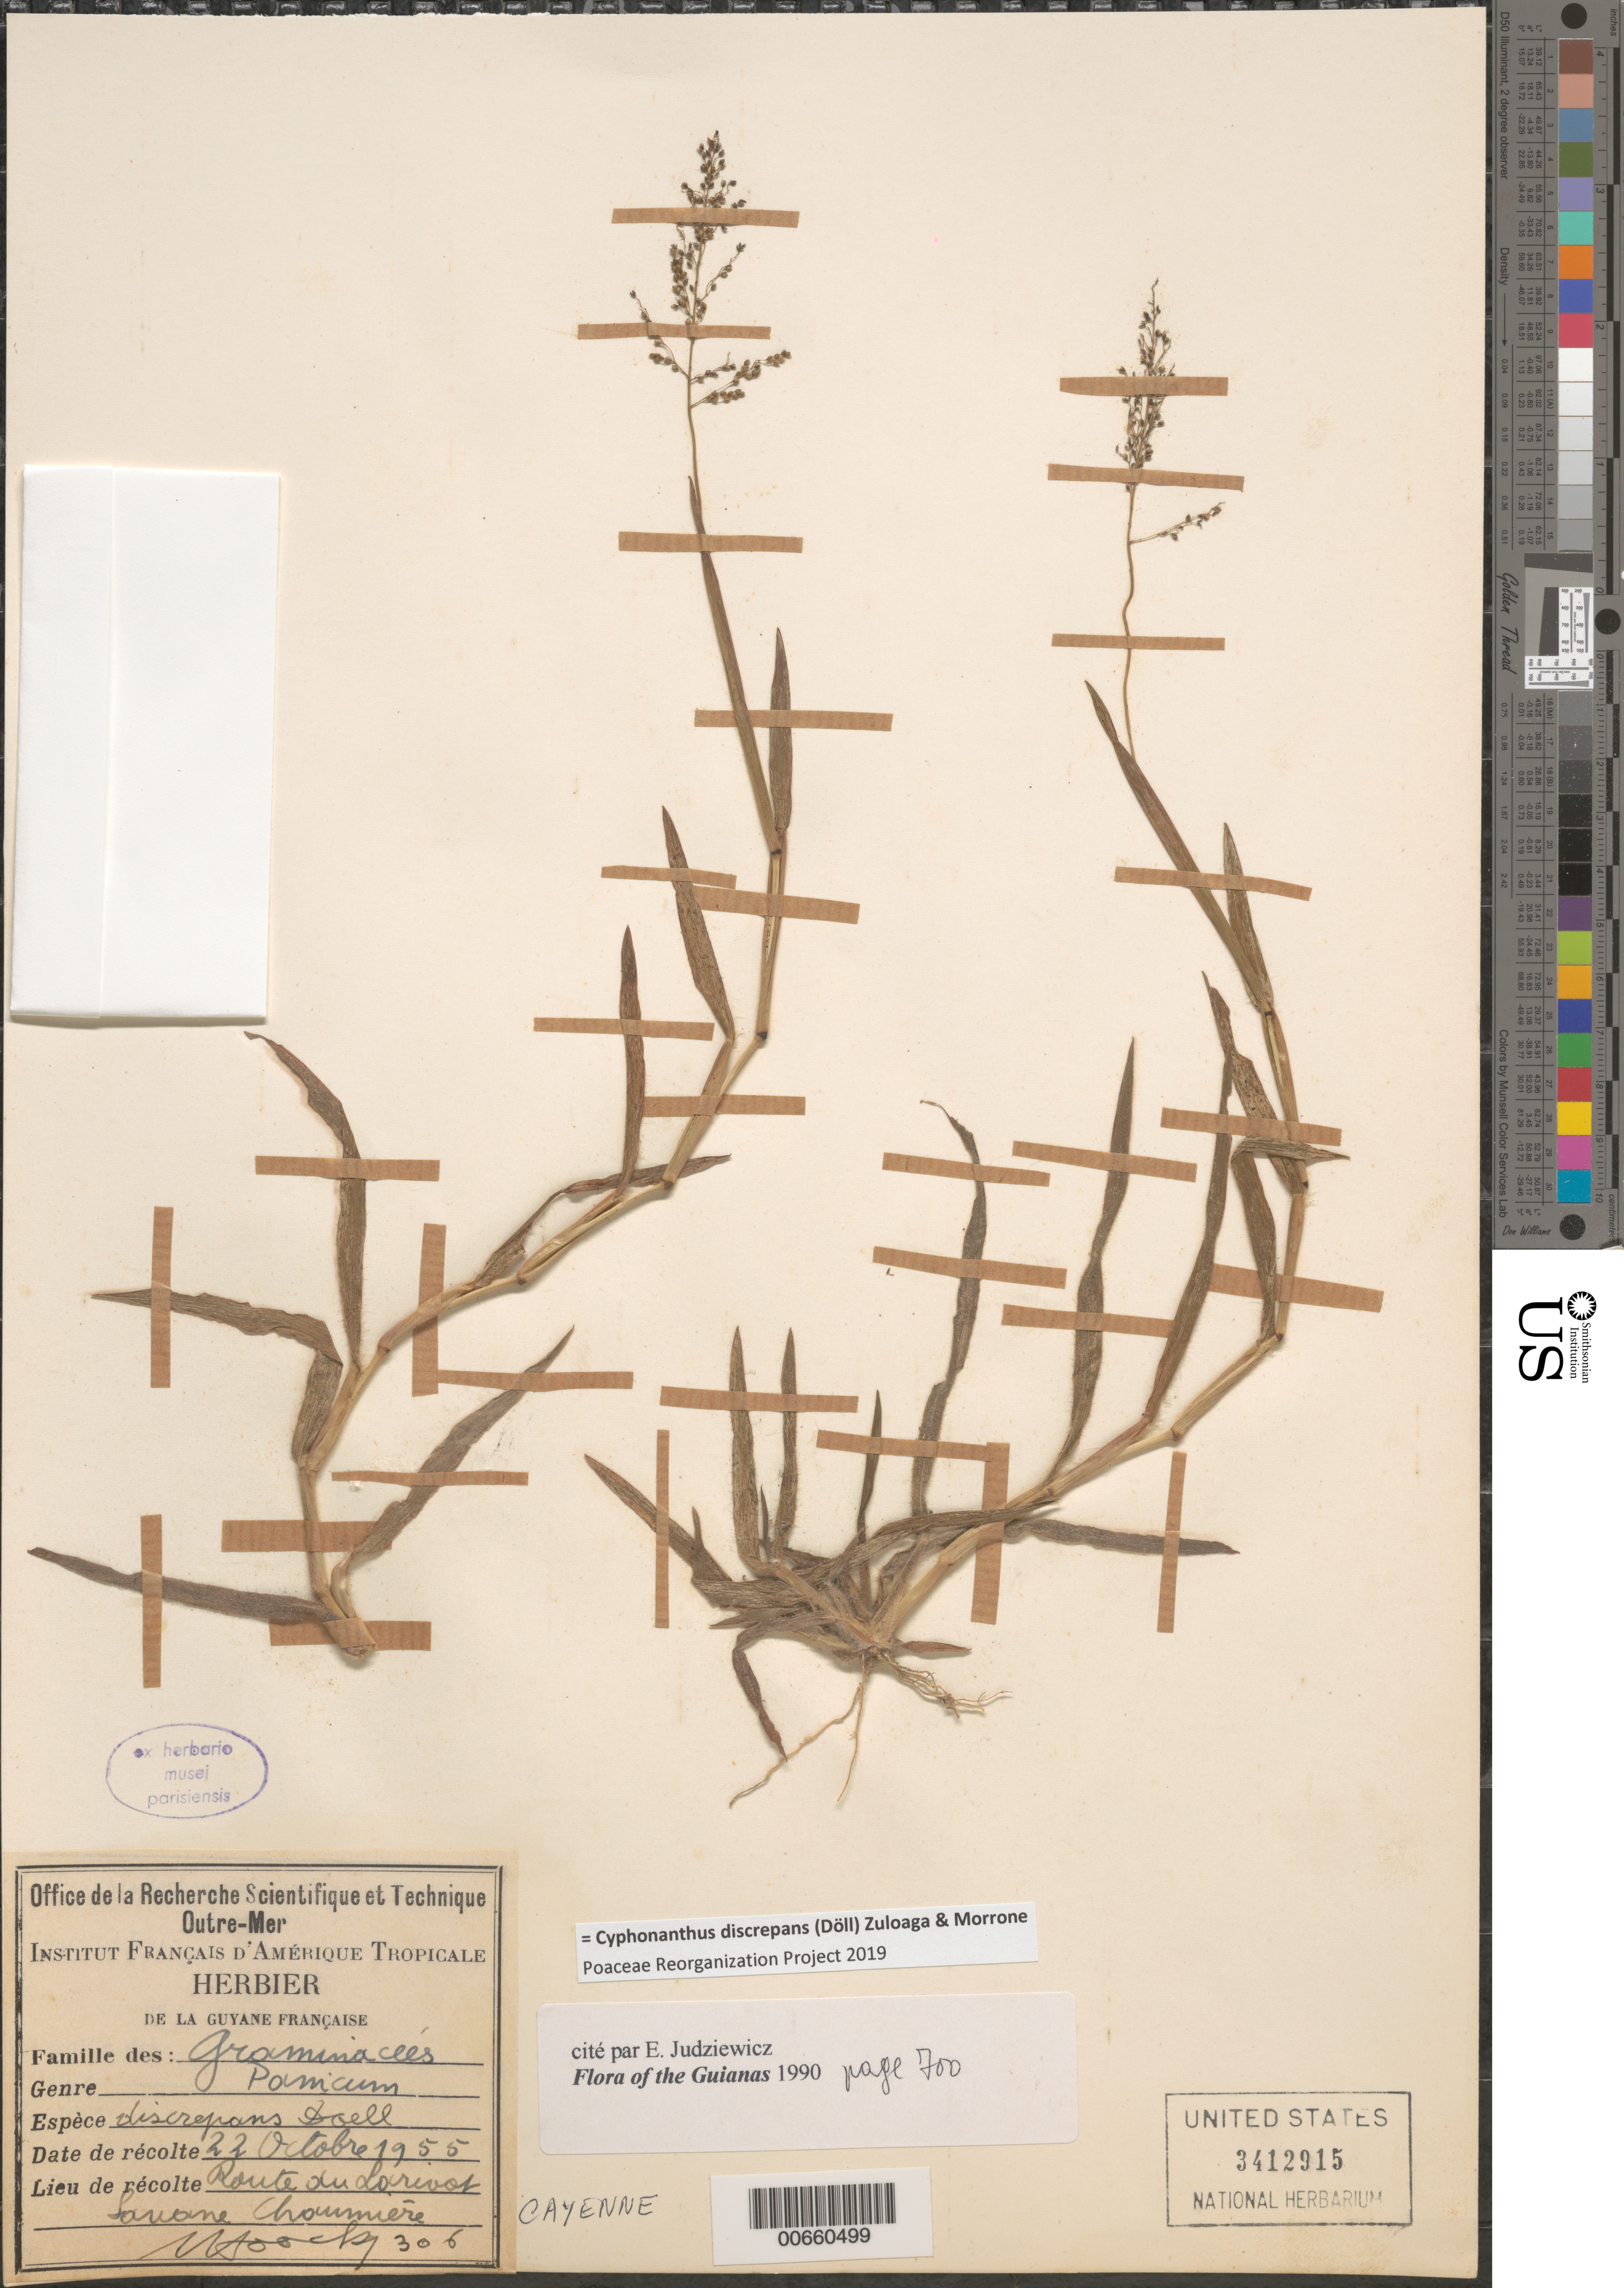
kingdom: Plantae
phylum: Tracheophyta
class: Liliopsida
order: Poales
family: Poaceae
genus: Panicum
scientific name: Panicum discrepans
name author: Döll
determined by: Judziewicz, E. J.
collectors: J. Hoock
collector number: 306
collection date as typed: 22-Oct-55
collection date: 1955-10-22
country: French Guiana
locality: Route du Larivot, Savane Chaumiére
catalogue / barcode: US 3412915